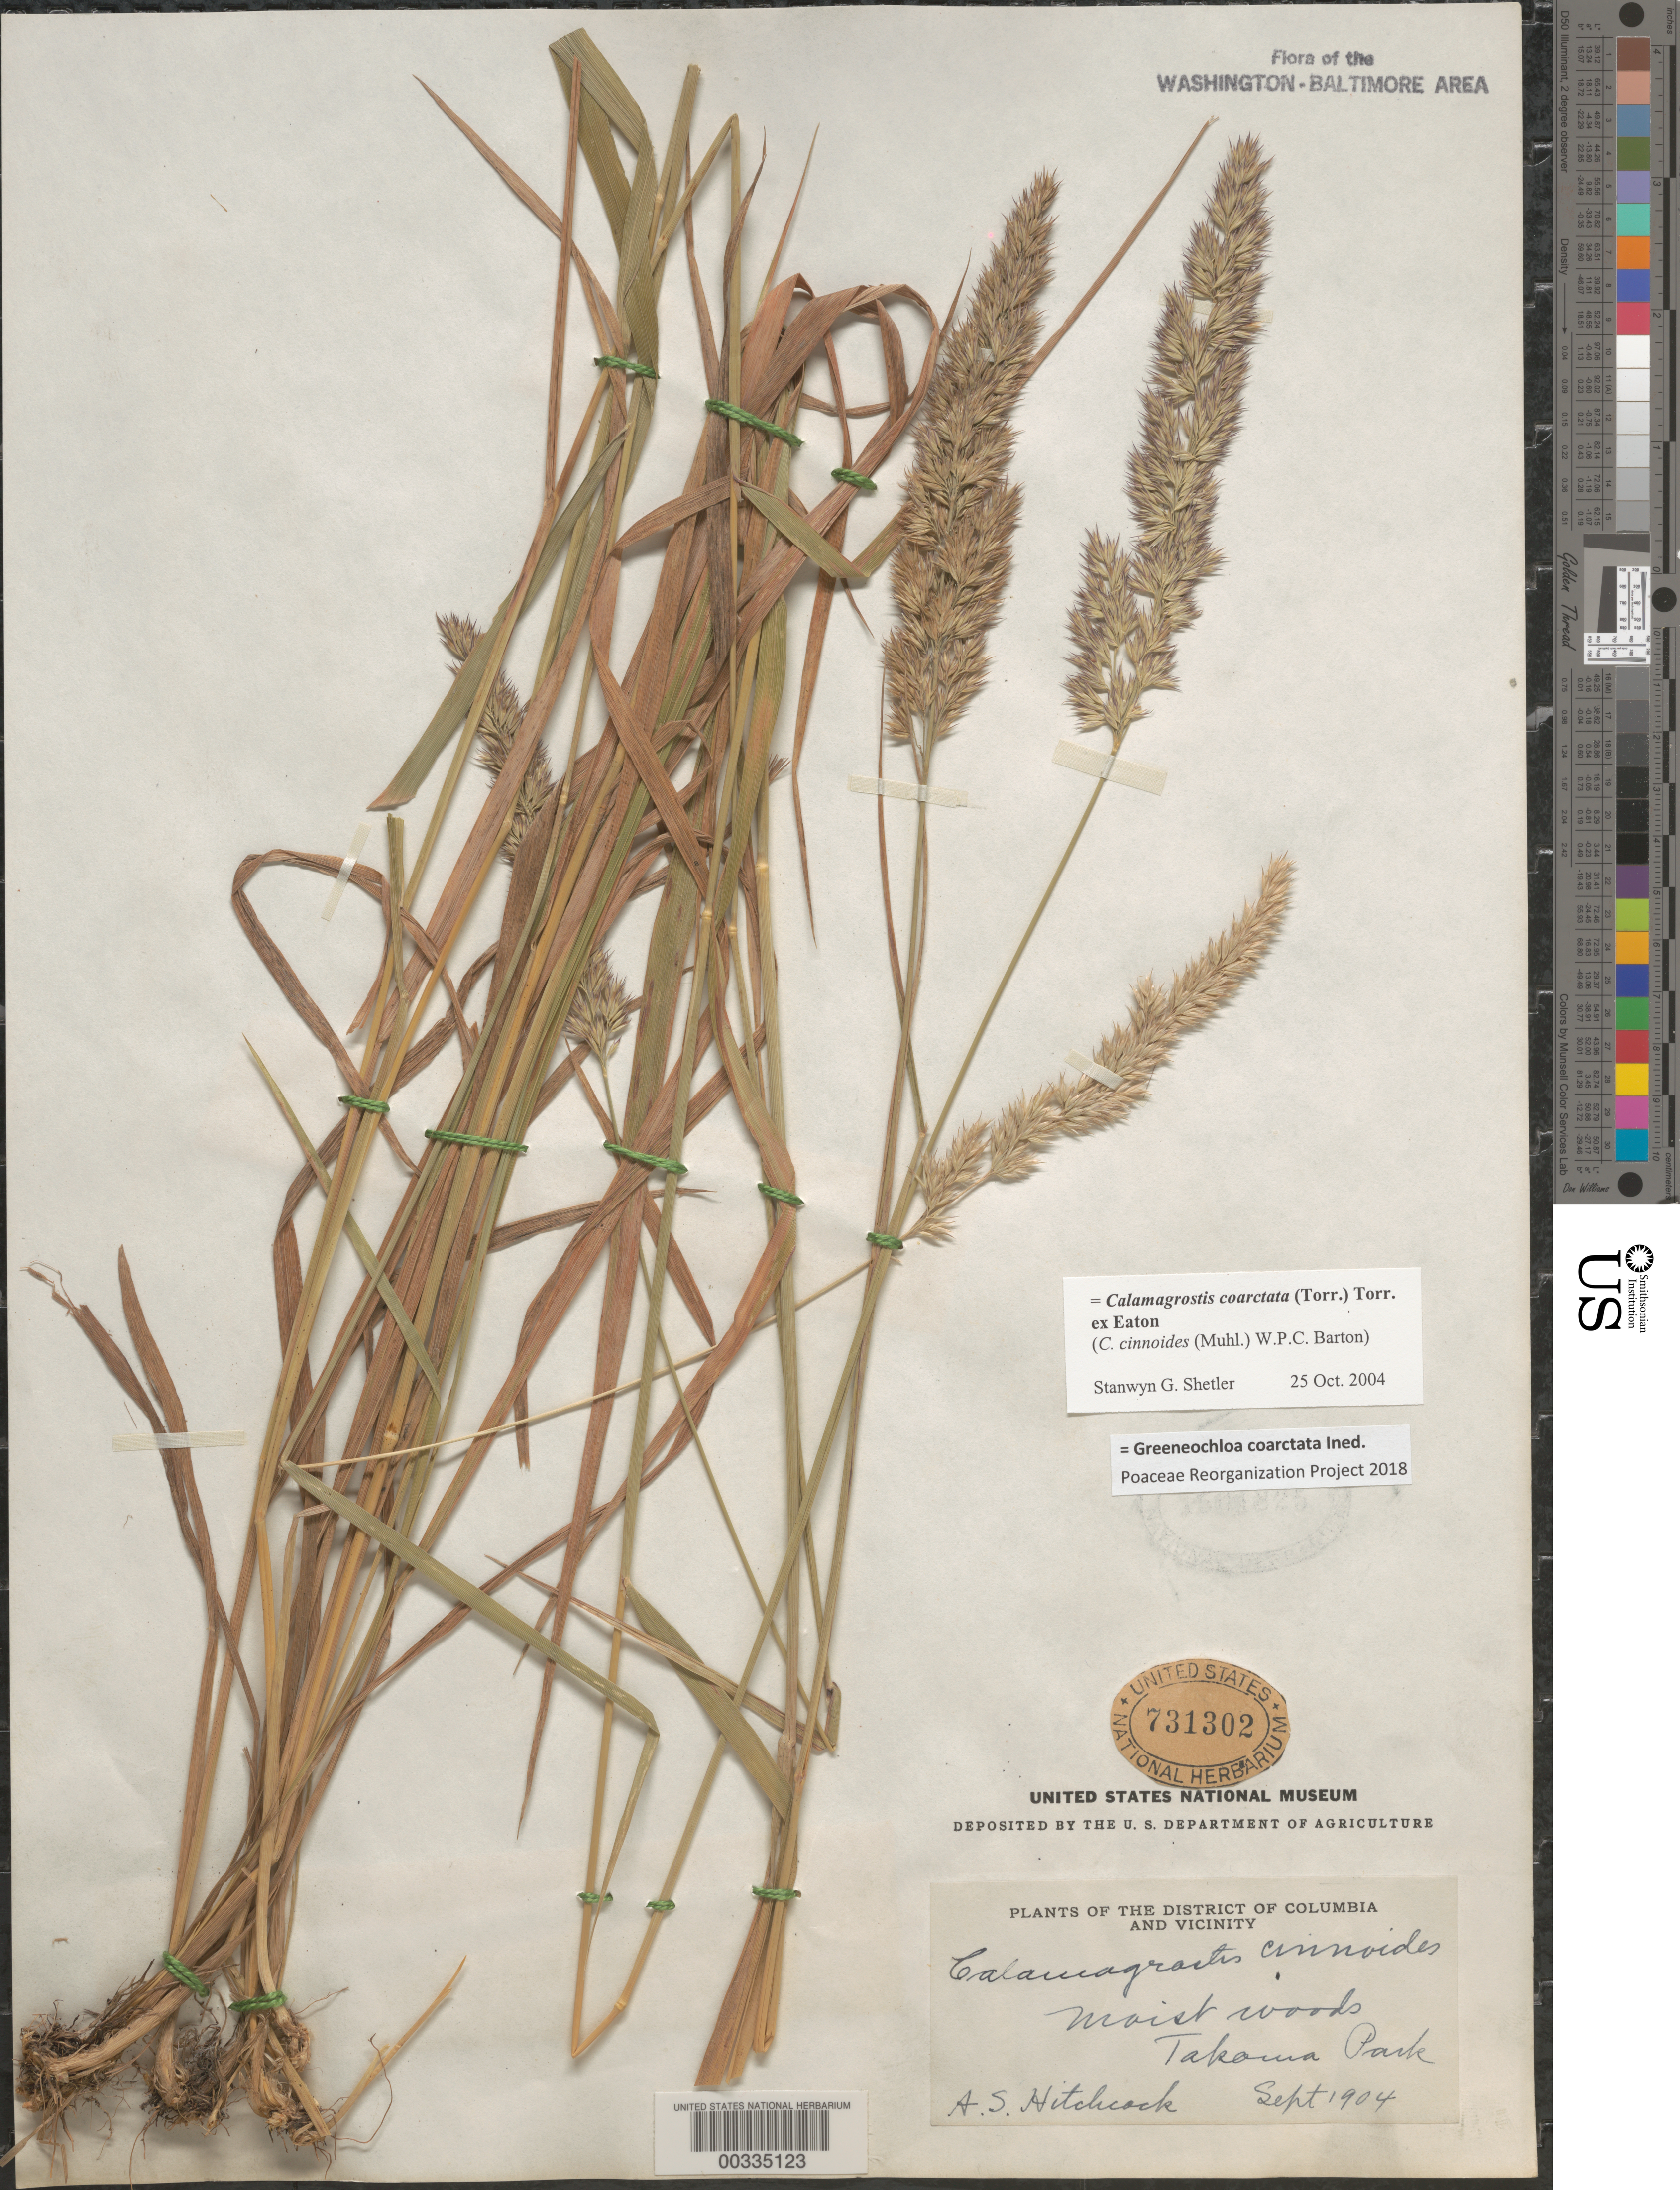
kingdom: Plantae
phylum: Tracheophyta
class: Liliopsida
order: Poales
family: Poaceae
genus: Greeneochloa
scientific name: Greeneochloa coarctata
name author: (Torr. ex Eaton) P.M. Peterson et al.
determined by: Poaceae Reorganization Project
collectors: A. S. Hitchcock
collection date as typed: Sep 1904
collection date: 1904-09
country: United States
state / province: District of Columbia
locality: Takoma Park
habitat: Moist woods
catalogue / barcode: US 731302